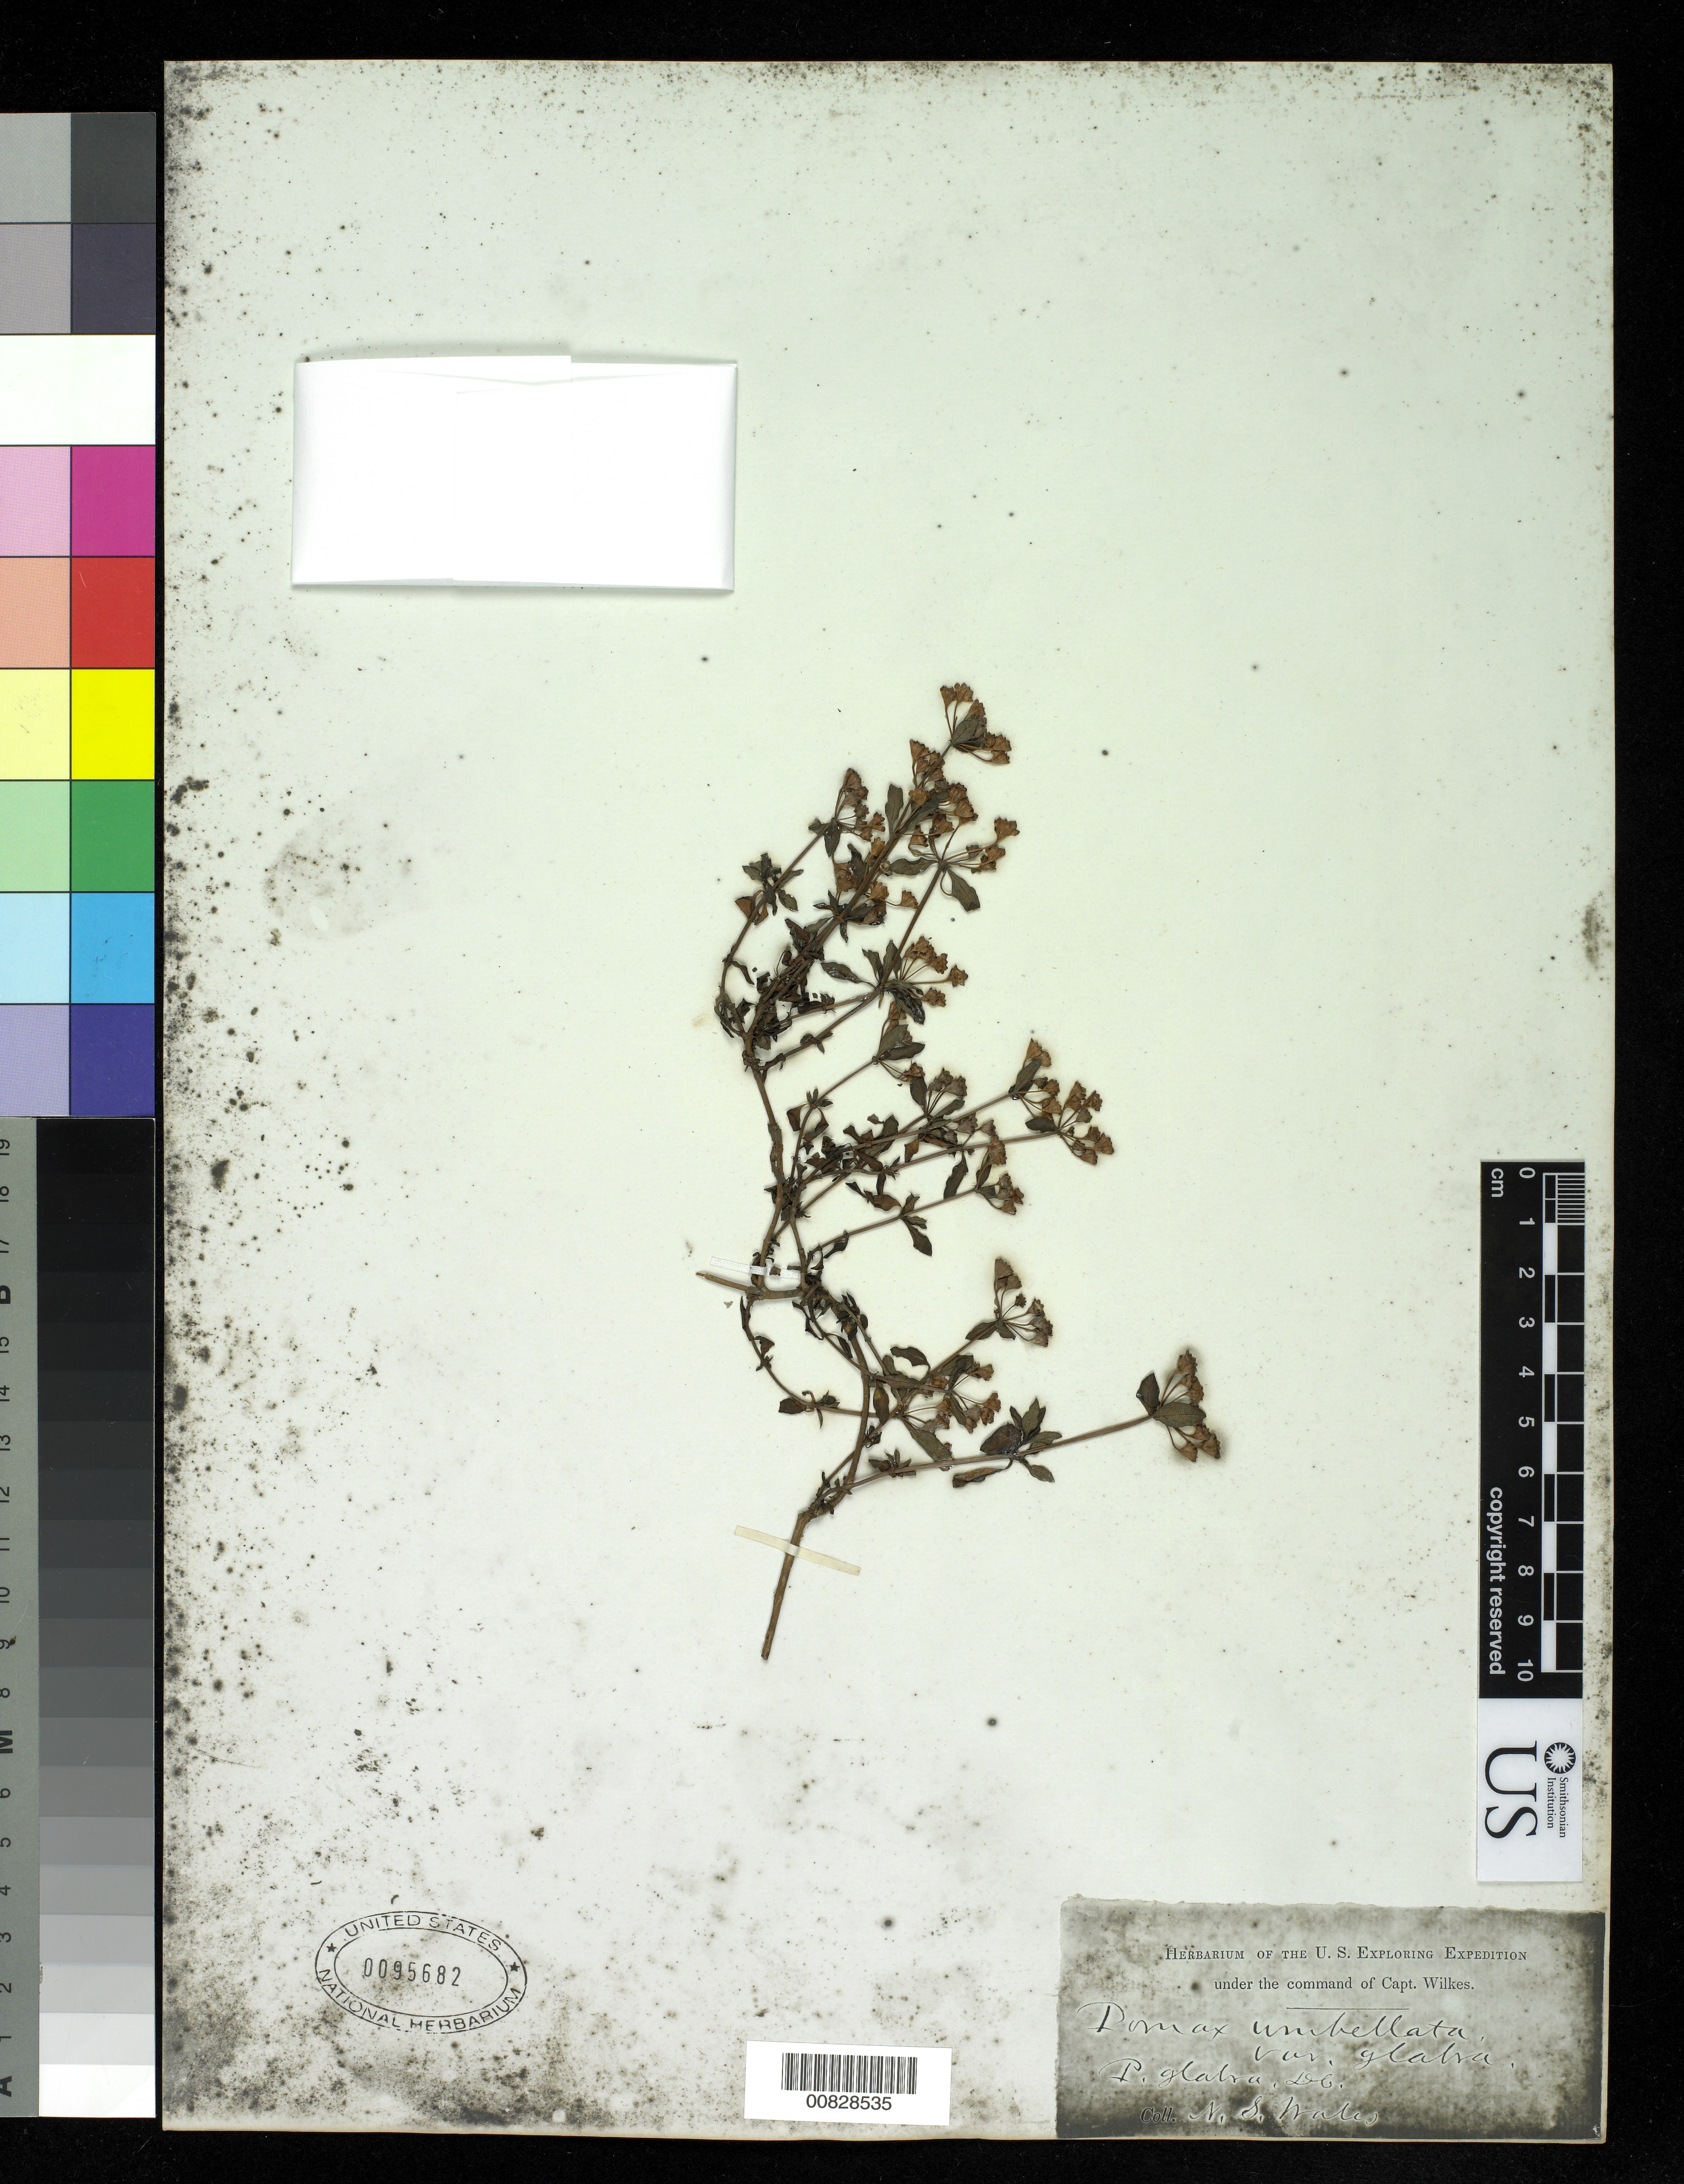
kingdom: Plantae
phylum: Tracheophyta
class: Magnoliopsida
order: Gentianales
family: Rubiaceae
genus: Pomax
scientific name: Pomax umbellata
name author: (Gaertn.) Sol. ex A. Rich.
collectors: Wilkes Explor. Exped.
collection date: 1838/1842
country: Australia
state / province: New South Wales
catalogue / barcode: US 95682